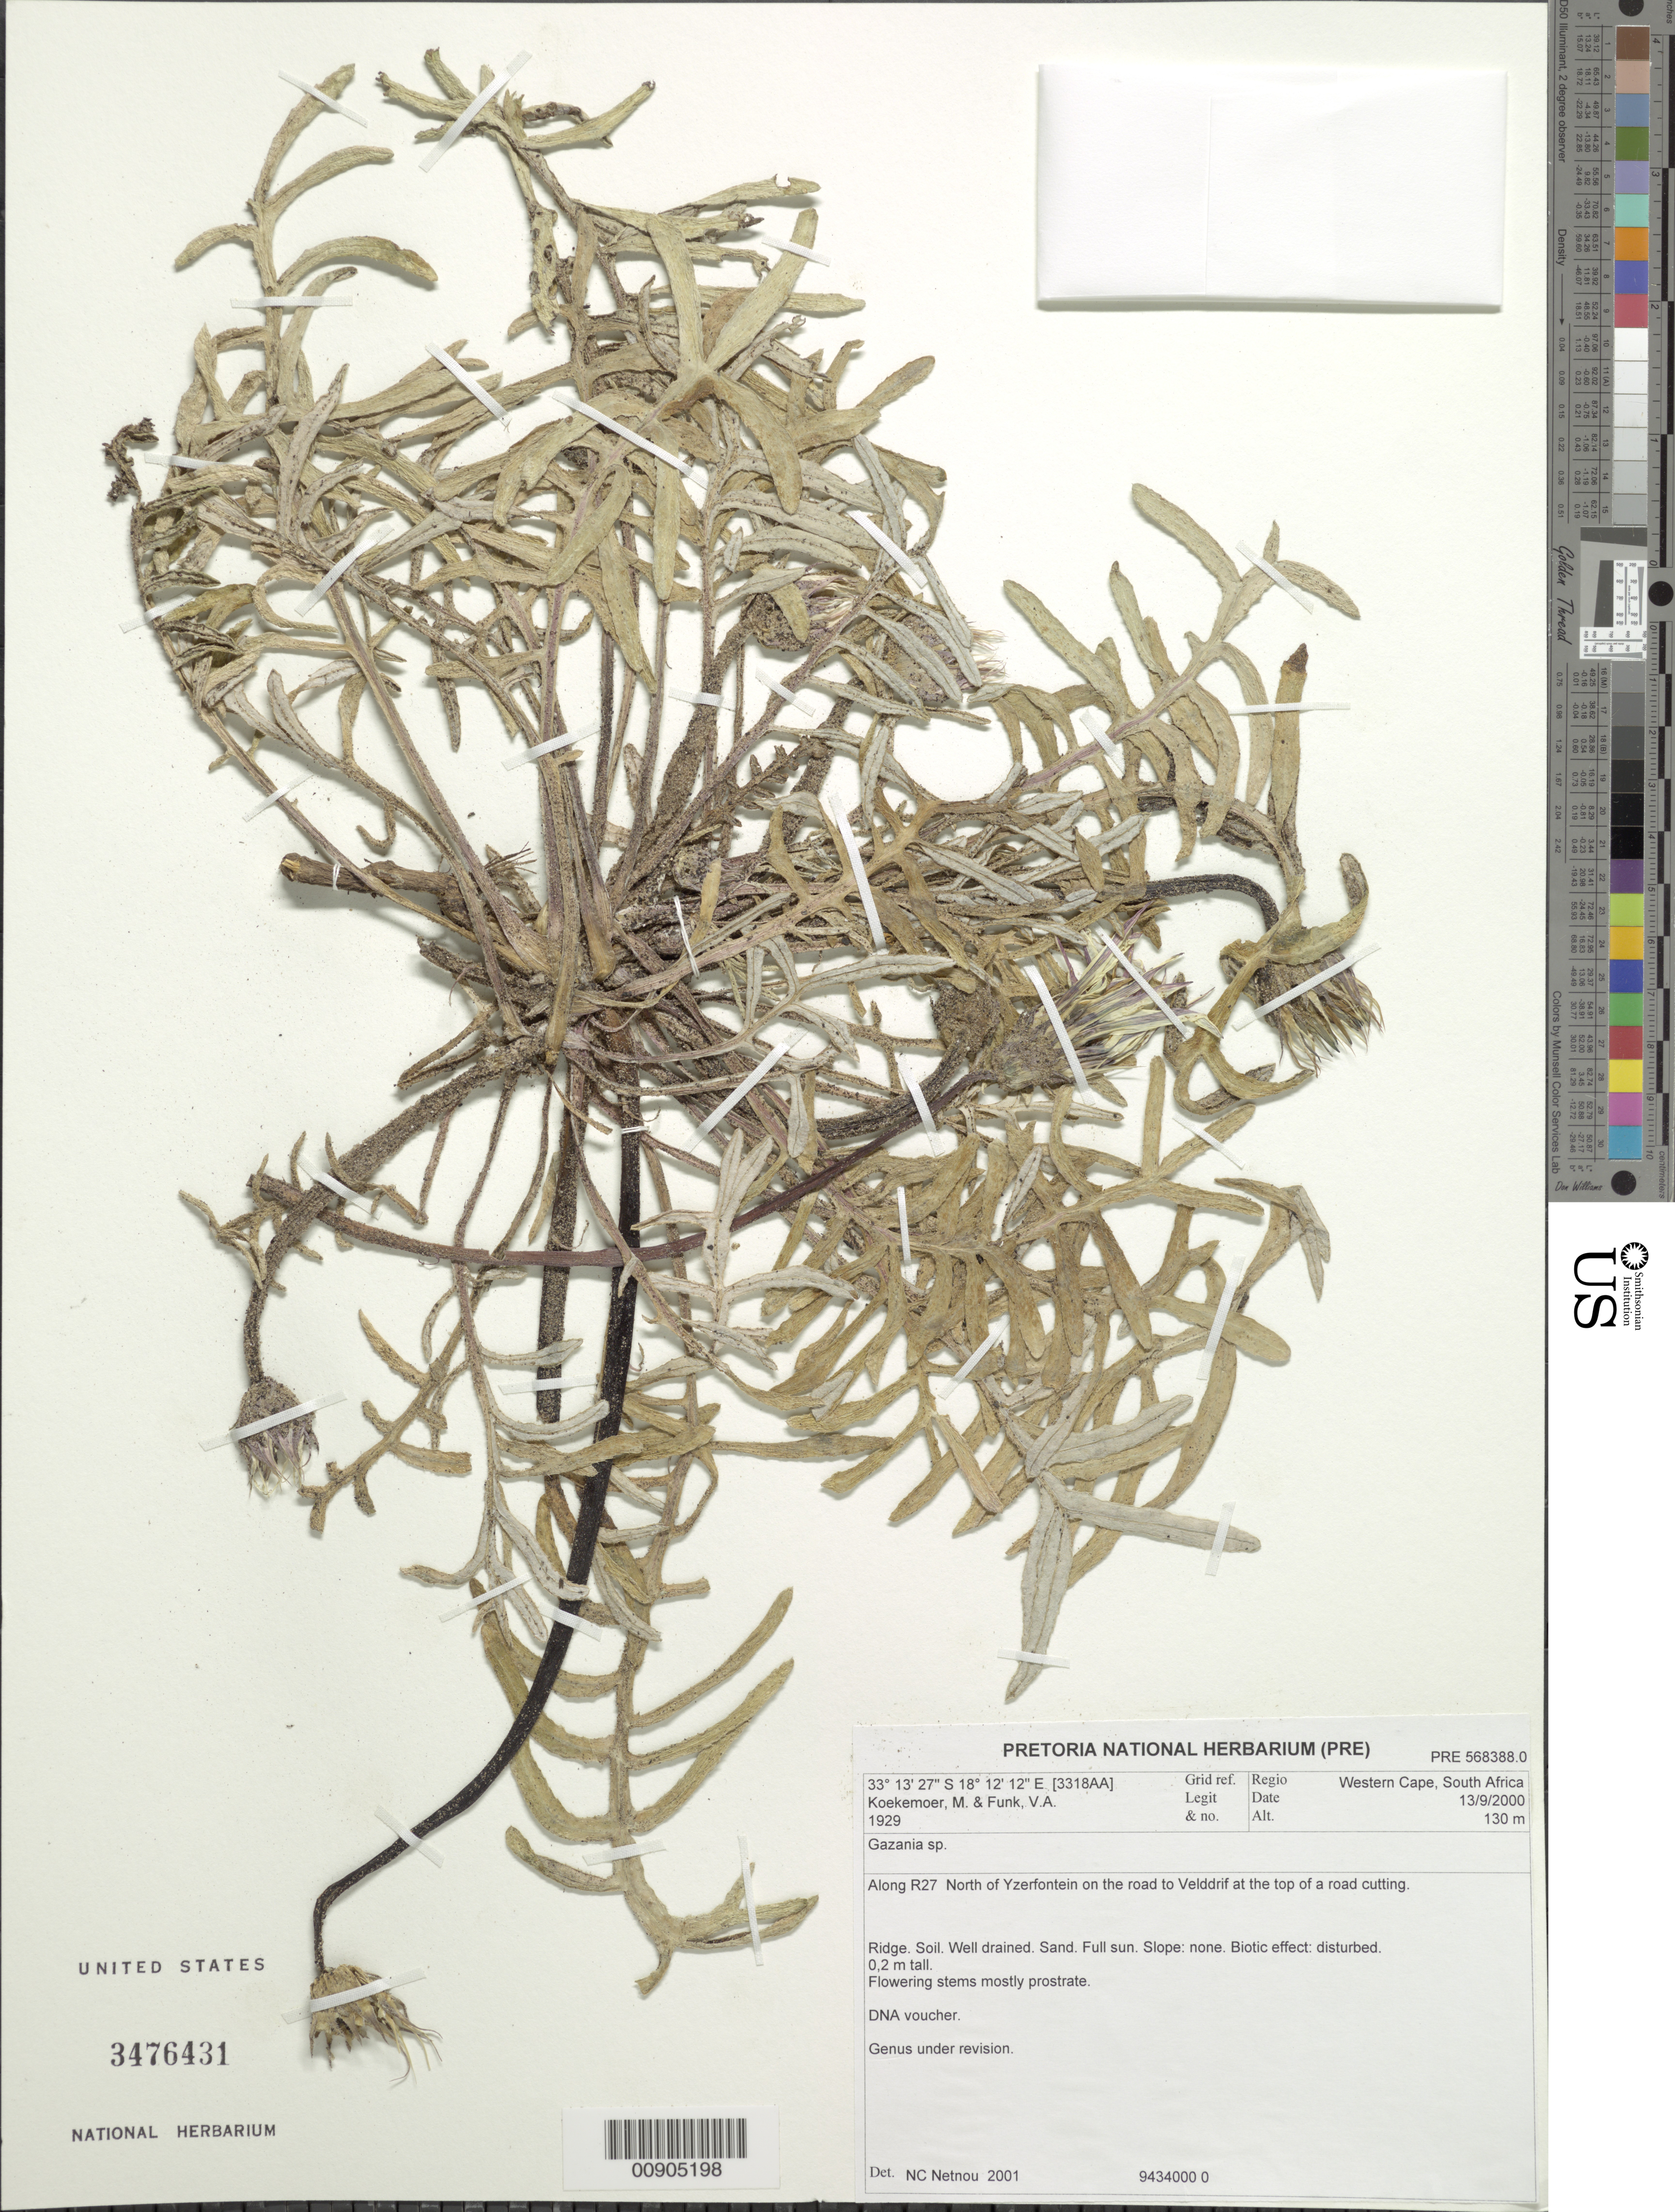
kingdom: Plantae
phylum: Tracheophyta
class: Magnoliopsida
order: Asterales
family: Asteraceae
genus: Gazania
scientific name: Gazania sp.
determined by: Netnou, N. C.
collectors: M. Koekemoer & V. Funk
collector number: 1929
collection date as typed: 13 September 2000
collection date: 2000-09-13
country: South Africa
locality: Western Cape, R27 N of Yzerfontein, on road to Velddrif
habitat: Ridge, well-drained, sand, full sun, disturbed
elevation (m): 130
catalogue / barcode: US 3476431